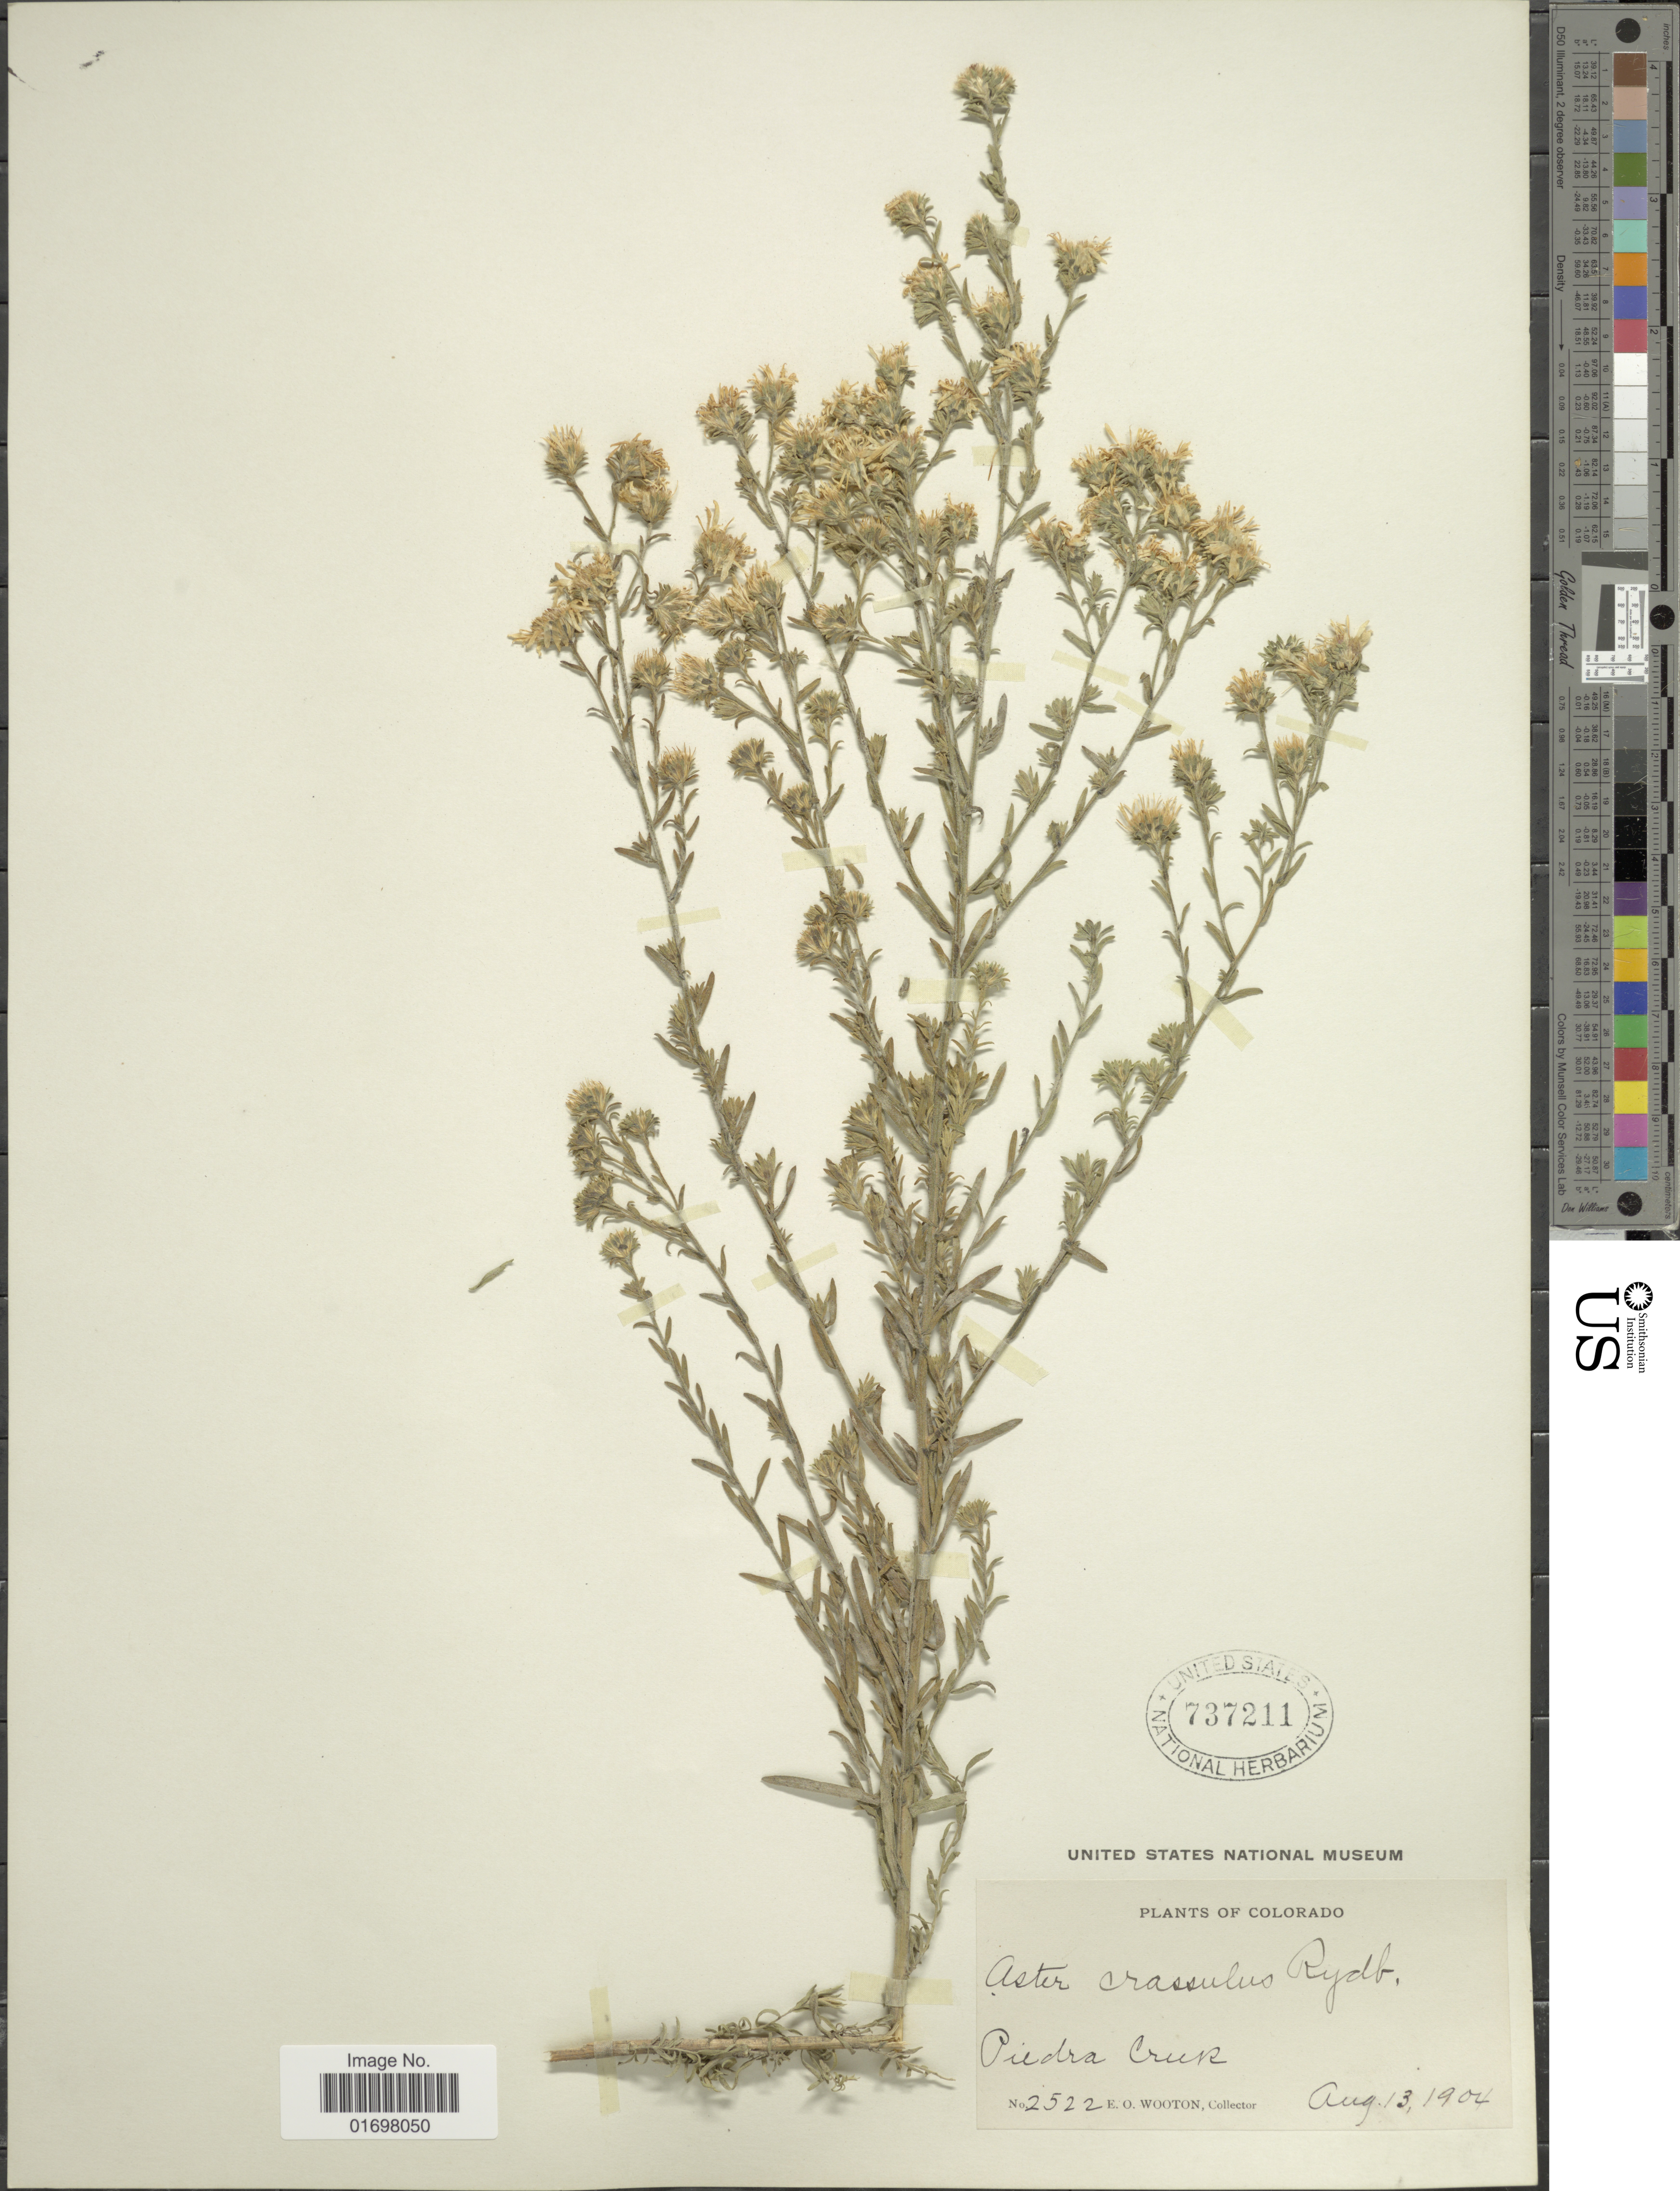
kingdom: Plantae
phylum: Tracheophyta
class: Magnoliopsida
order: Asterales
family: Asteraceae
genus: Symphyotrichum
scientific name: Symphyotrichum falcatum var. commutatum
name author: (Torr. & A. Gray) G.L. Nesom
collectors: E. O. Wooton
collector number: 2522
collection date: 1904-08-13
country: United States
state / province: Colorado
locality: Colorado, Piedra Creek.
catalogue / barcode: US 737211